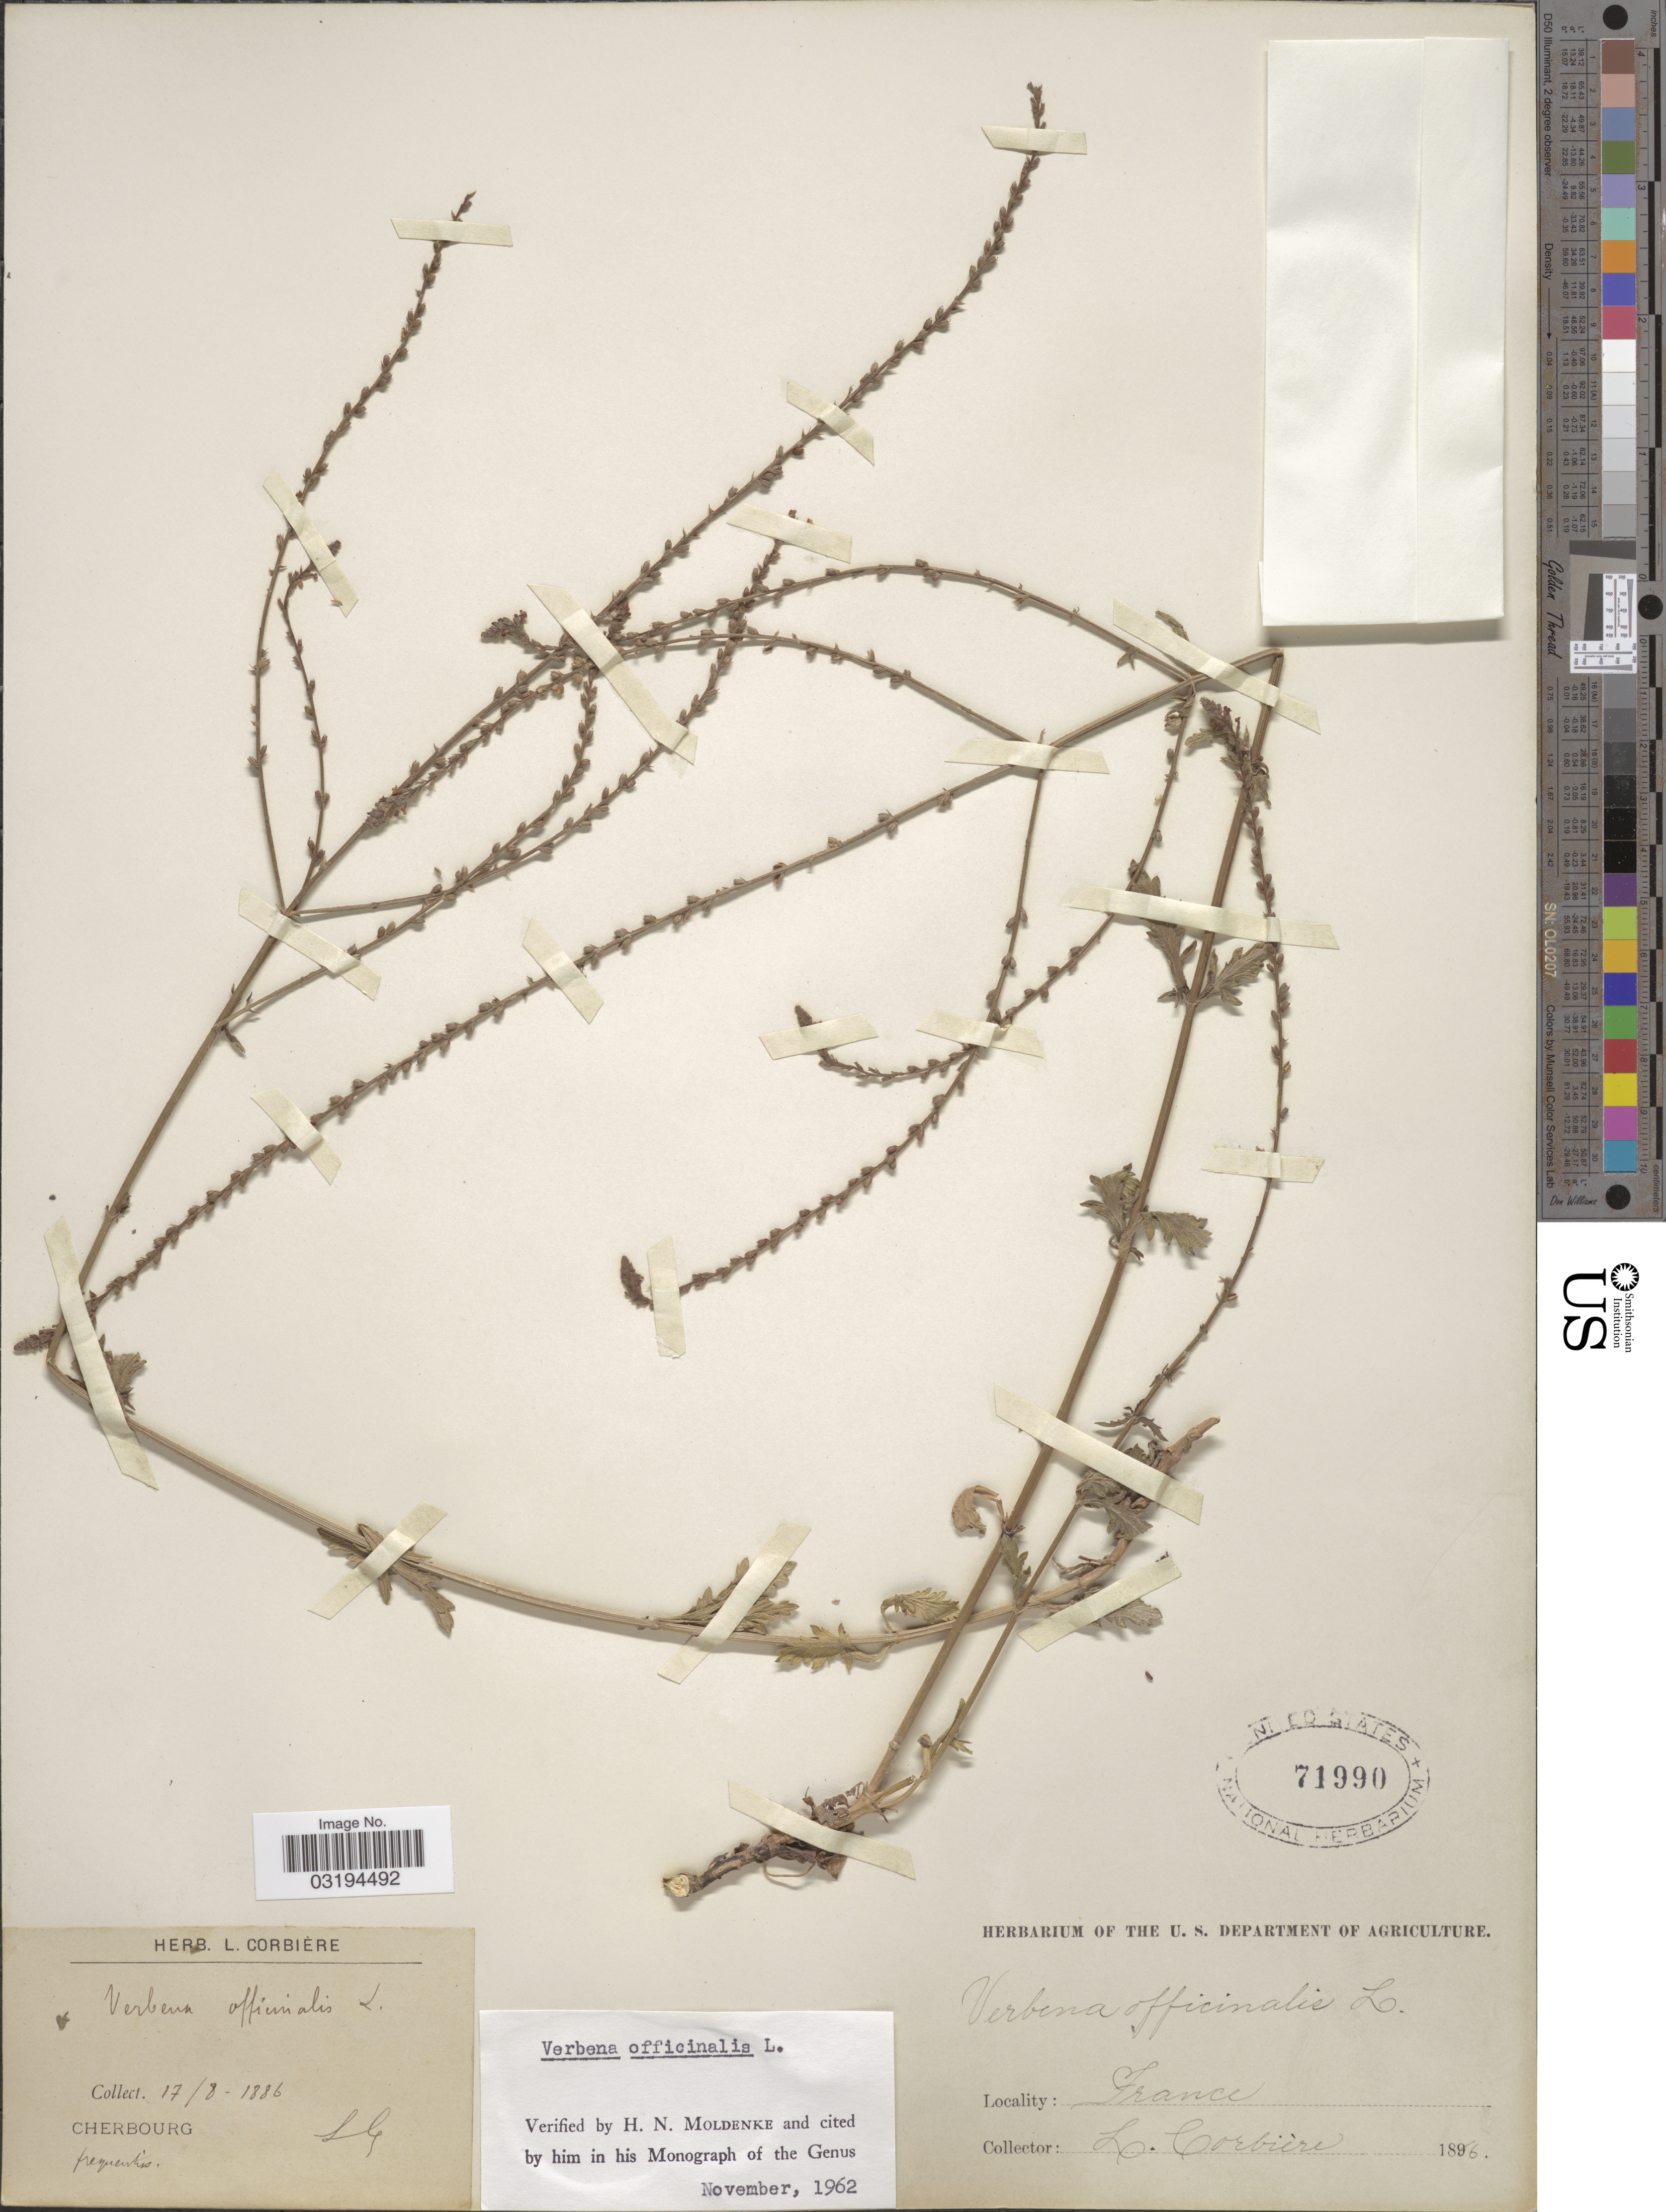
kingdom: Plantae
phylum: Tracheophyta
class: Magnoliopsida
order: Lamiales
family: Verbenaceae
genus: Verbena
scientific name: Verbena officinalis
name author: L.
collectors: L. Corbière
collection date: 1886-08-17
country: France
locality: Cherbourg.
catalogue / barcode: US 71990